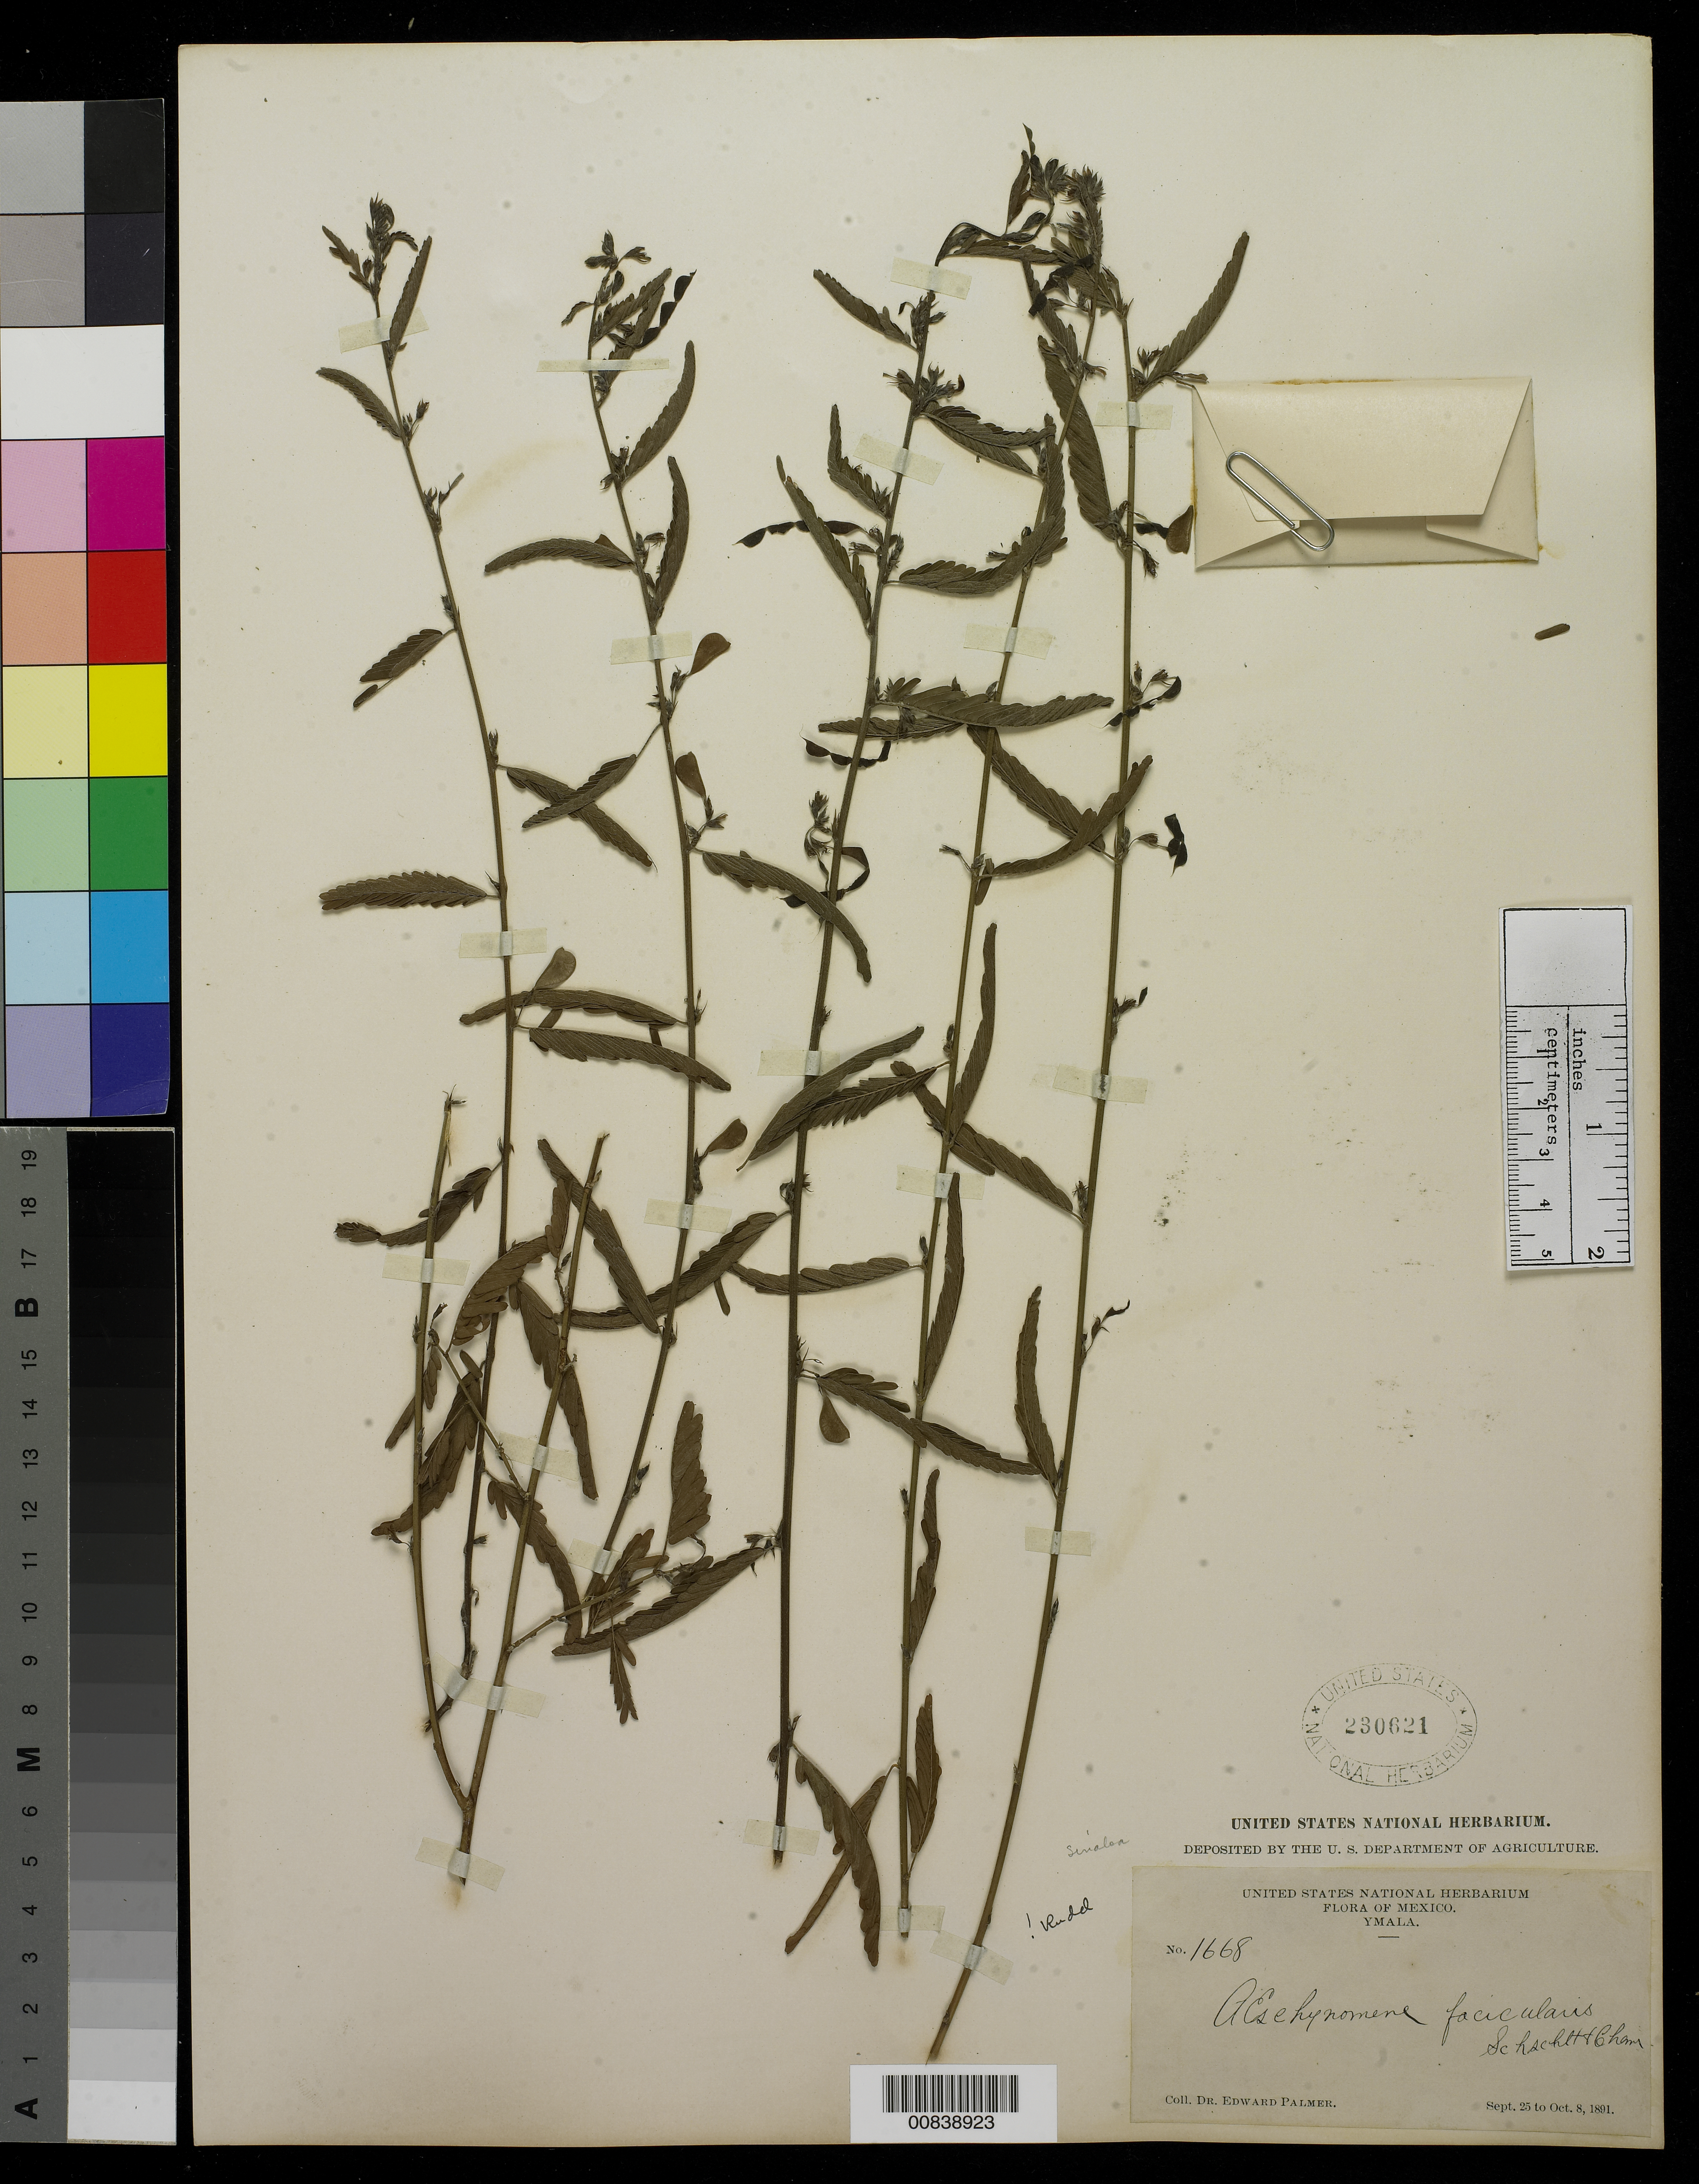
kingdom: Plantae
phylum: Tracheophyta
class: Magnoliopsida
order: Fabales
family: Fabaceae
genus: Aeschynomene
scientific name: Aeschynomene fascicularis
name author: Schltdl. & Cham.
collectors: E. Palmer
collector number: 1668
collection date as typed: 25 Sep 1891 to 08 Oct 1891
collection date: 1891-09-25/1891-10-08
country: Mexico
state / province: Sinaloa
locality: Ymala, Sinaloa.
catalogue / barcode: US 230621